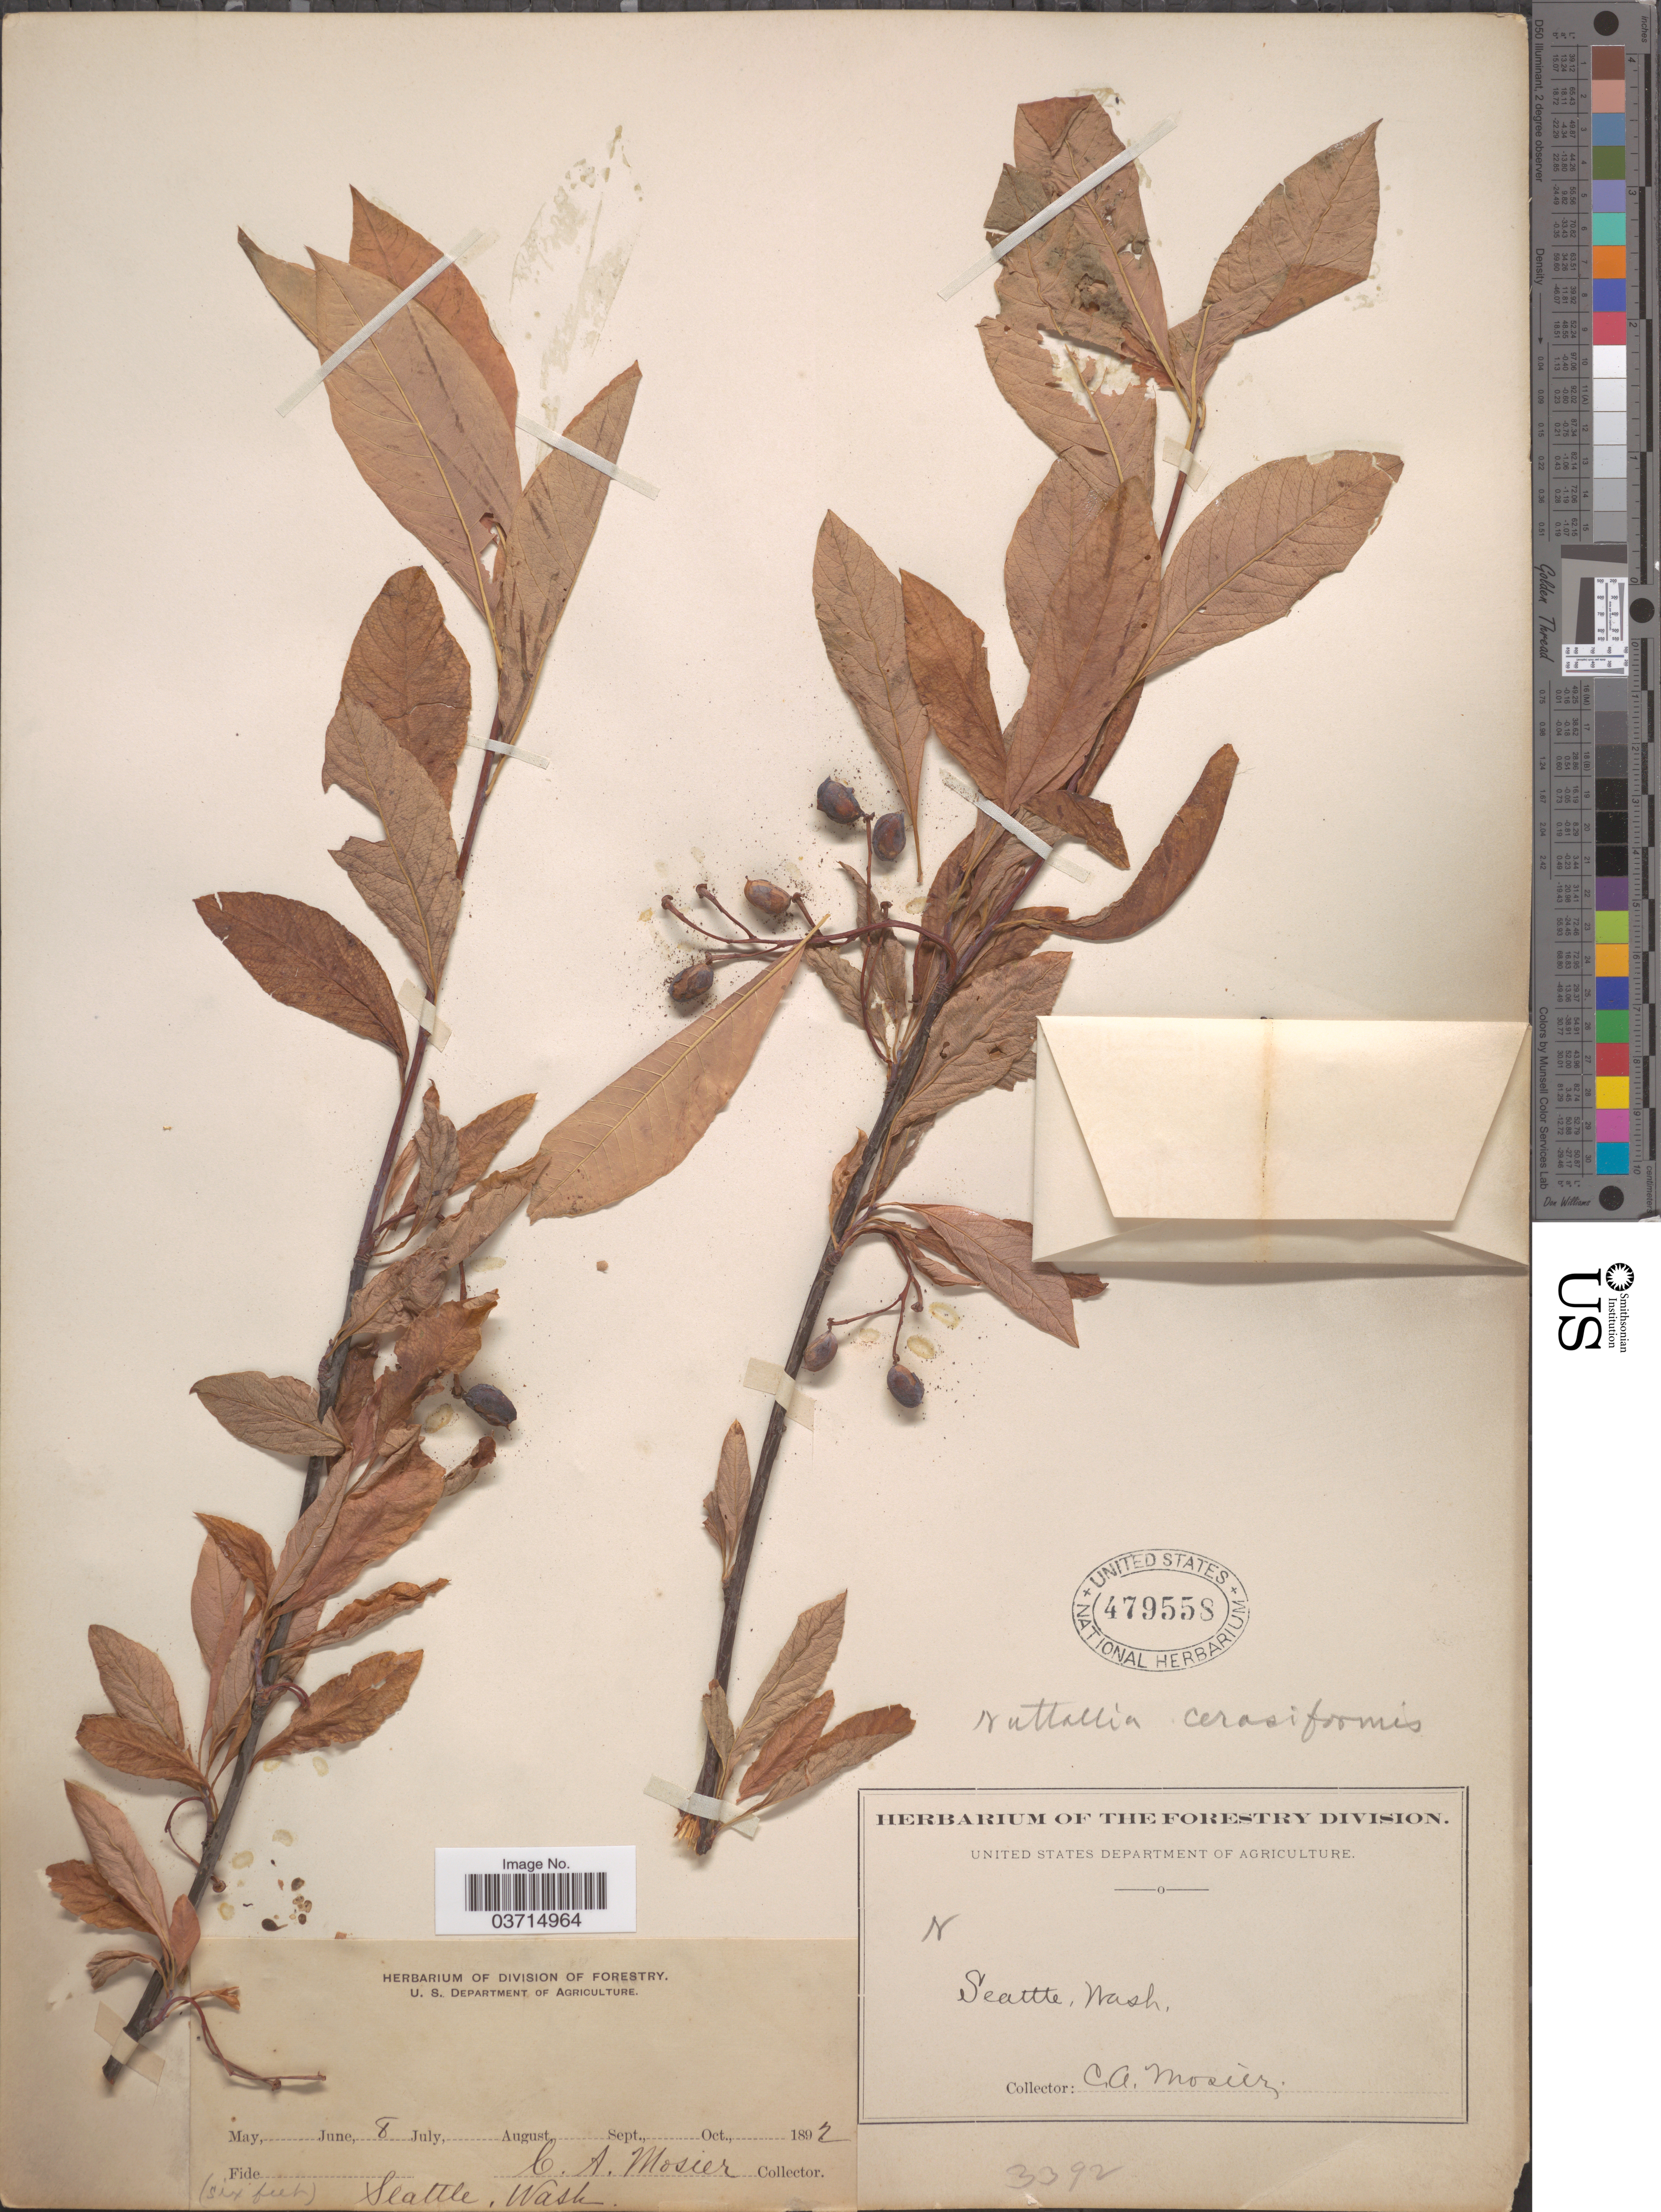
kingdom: Plantae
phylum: Tracheophyta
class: Magnoliopsida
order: Rosales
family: Rosaceae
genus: Oemleria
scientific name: Oemleria cerasiformis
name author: (Torr. & A. Gray ex Hook. & Arn.) J.W. Landon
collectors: C. A. Mosier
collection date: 1892-06-08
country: United States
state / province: Washington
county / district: King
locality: Seattle.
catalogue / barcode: US 479558